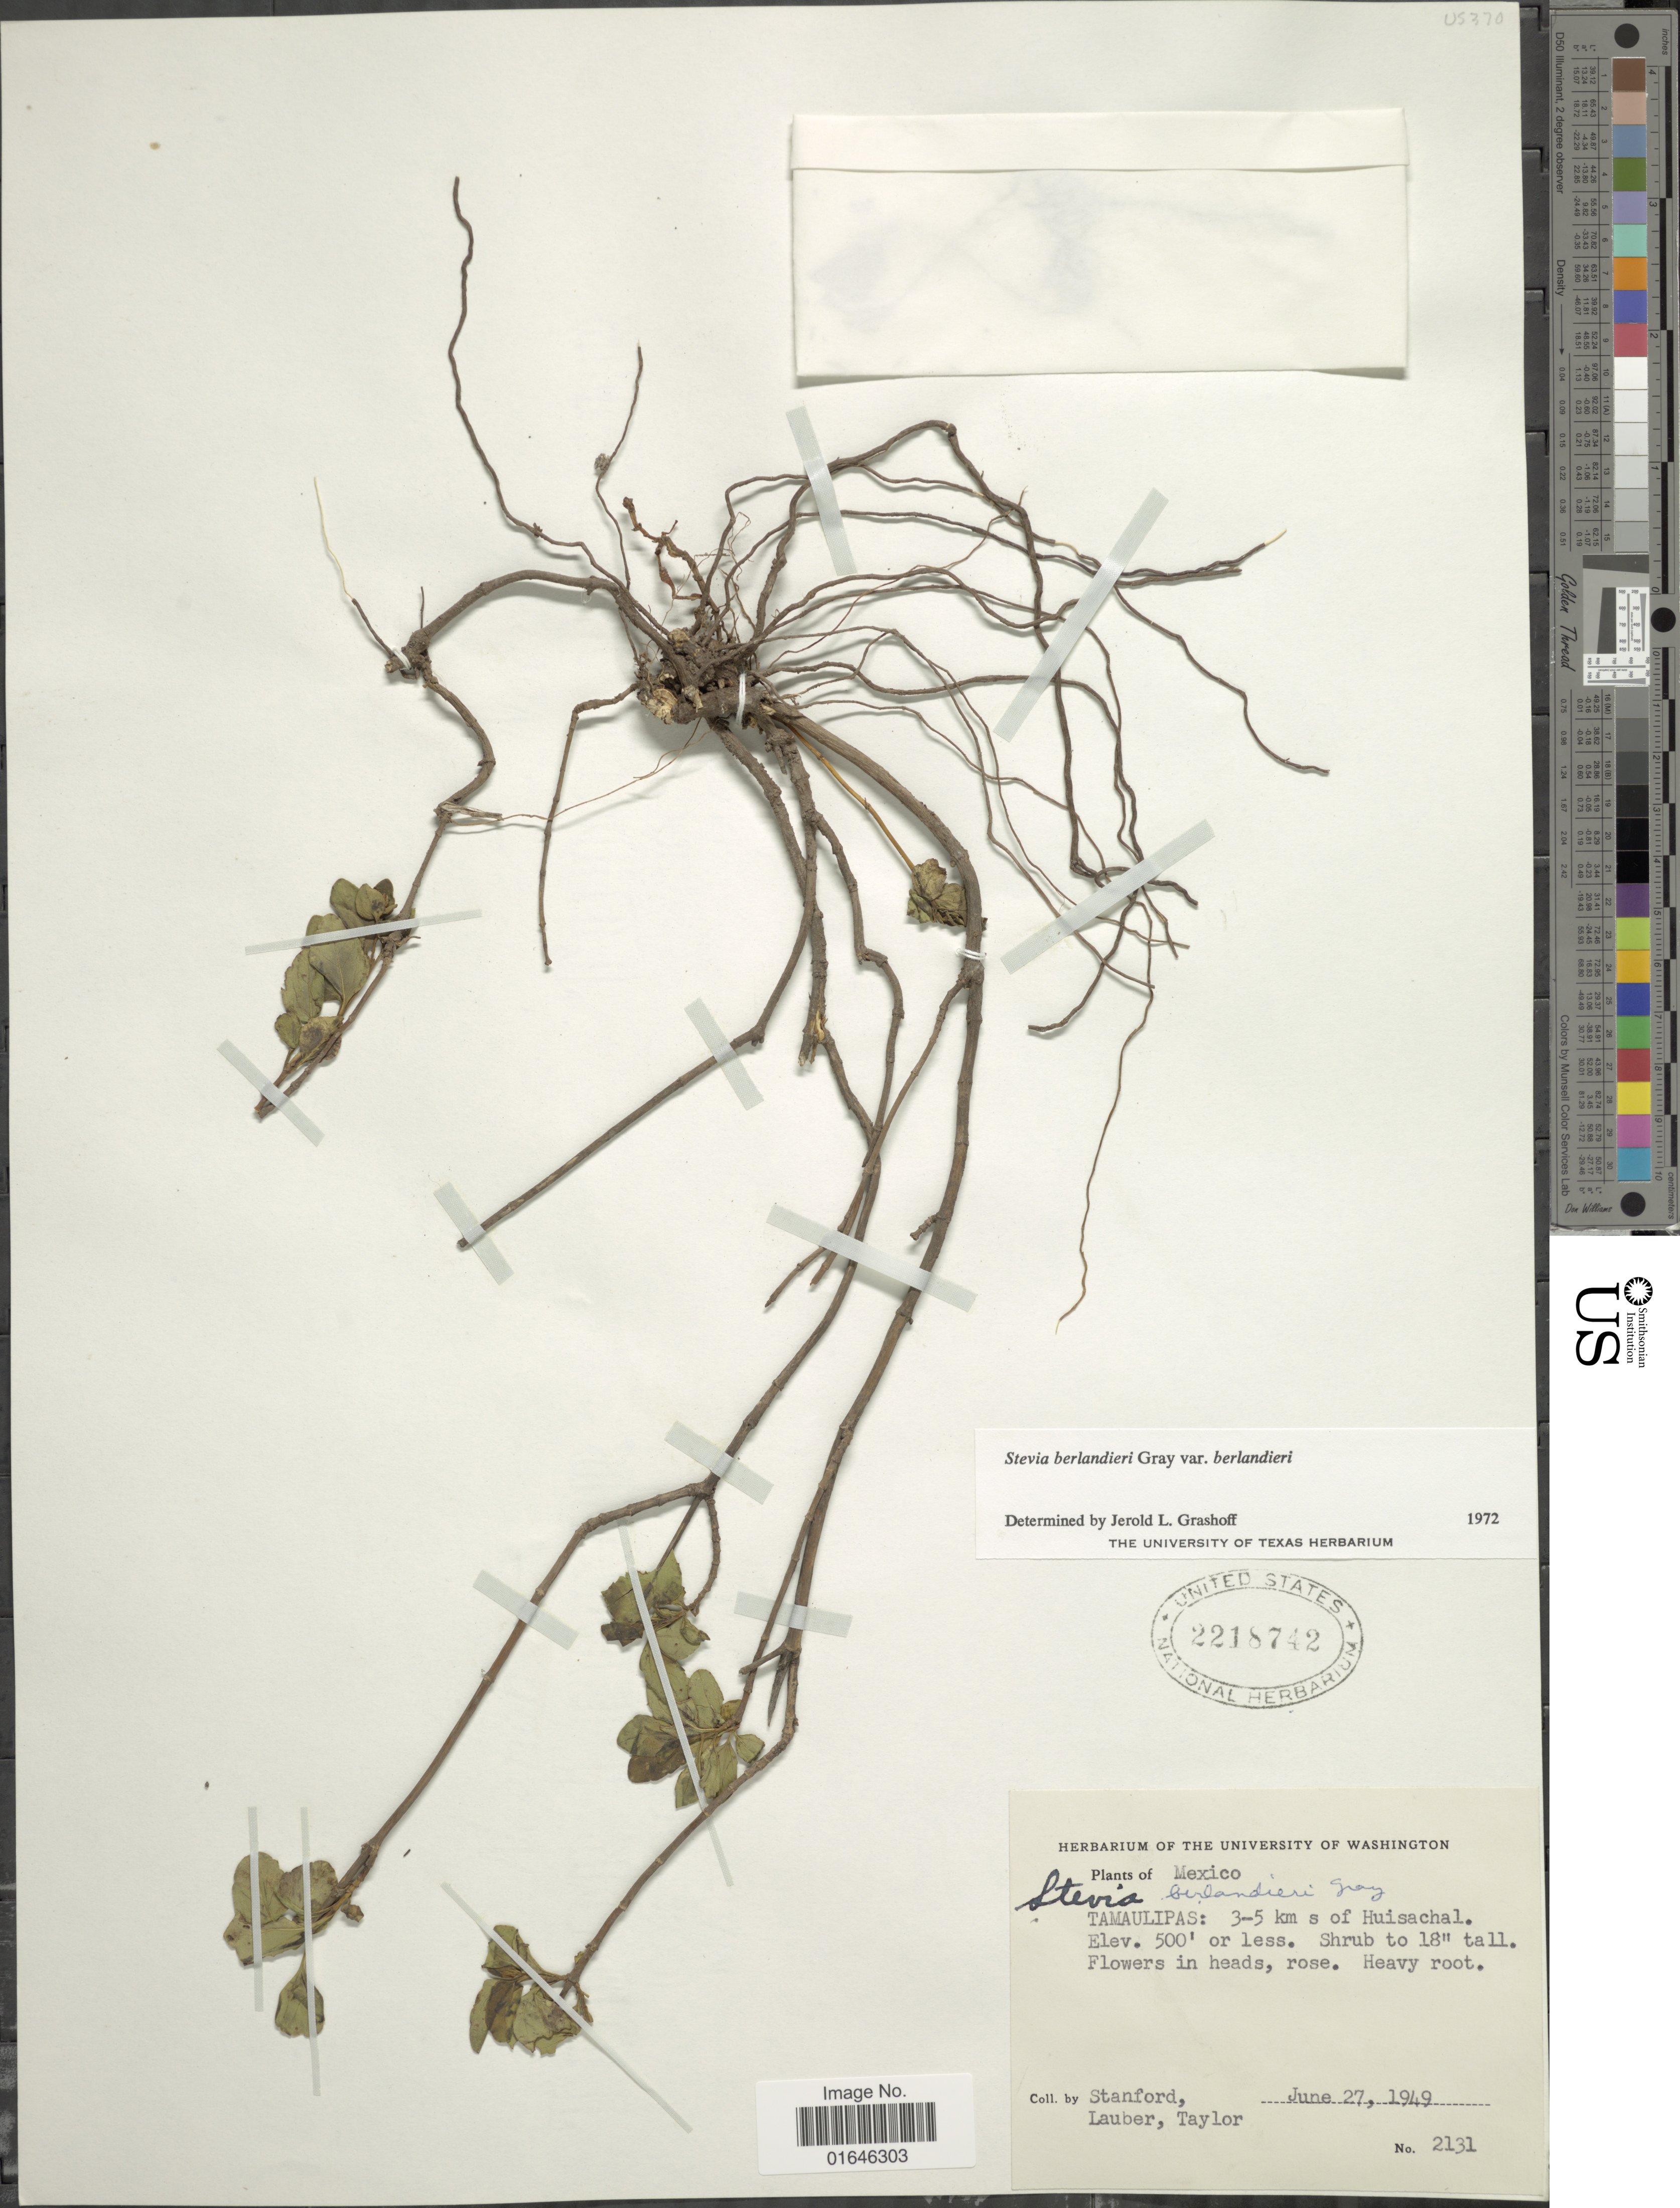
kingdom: Plantae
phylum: Tracheophyta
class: Magnoliopsida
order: Asterales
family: Asteraceae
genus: Stevia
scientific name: Stevia berlandieri var. berlandieri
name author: A. Gray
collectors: -. Stanford, Lauber, -- & -- Taylor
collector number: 2131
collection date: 1949-06-27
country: Mexico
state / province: Tamaulipas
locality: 3-5 km s of Huisachal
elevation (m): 152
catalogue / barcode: US 2218742